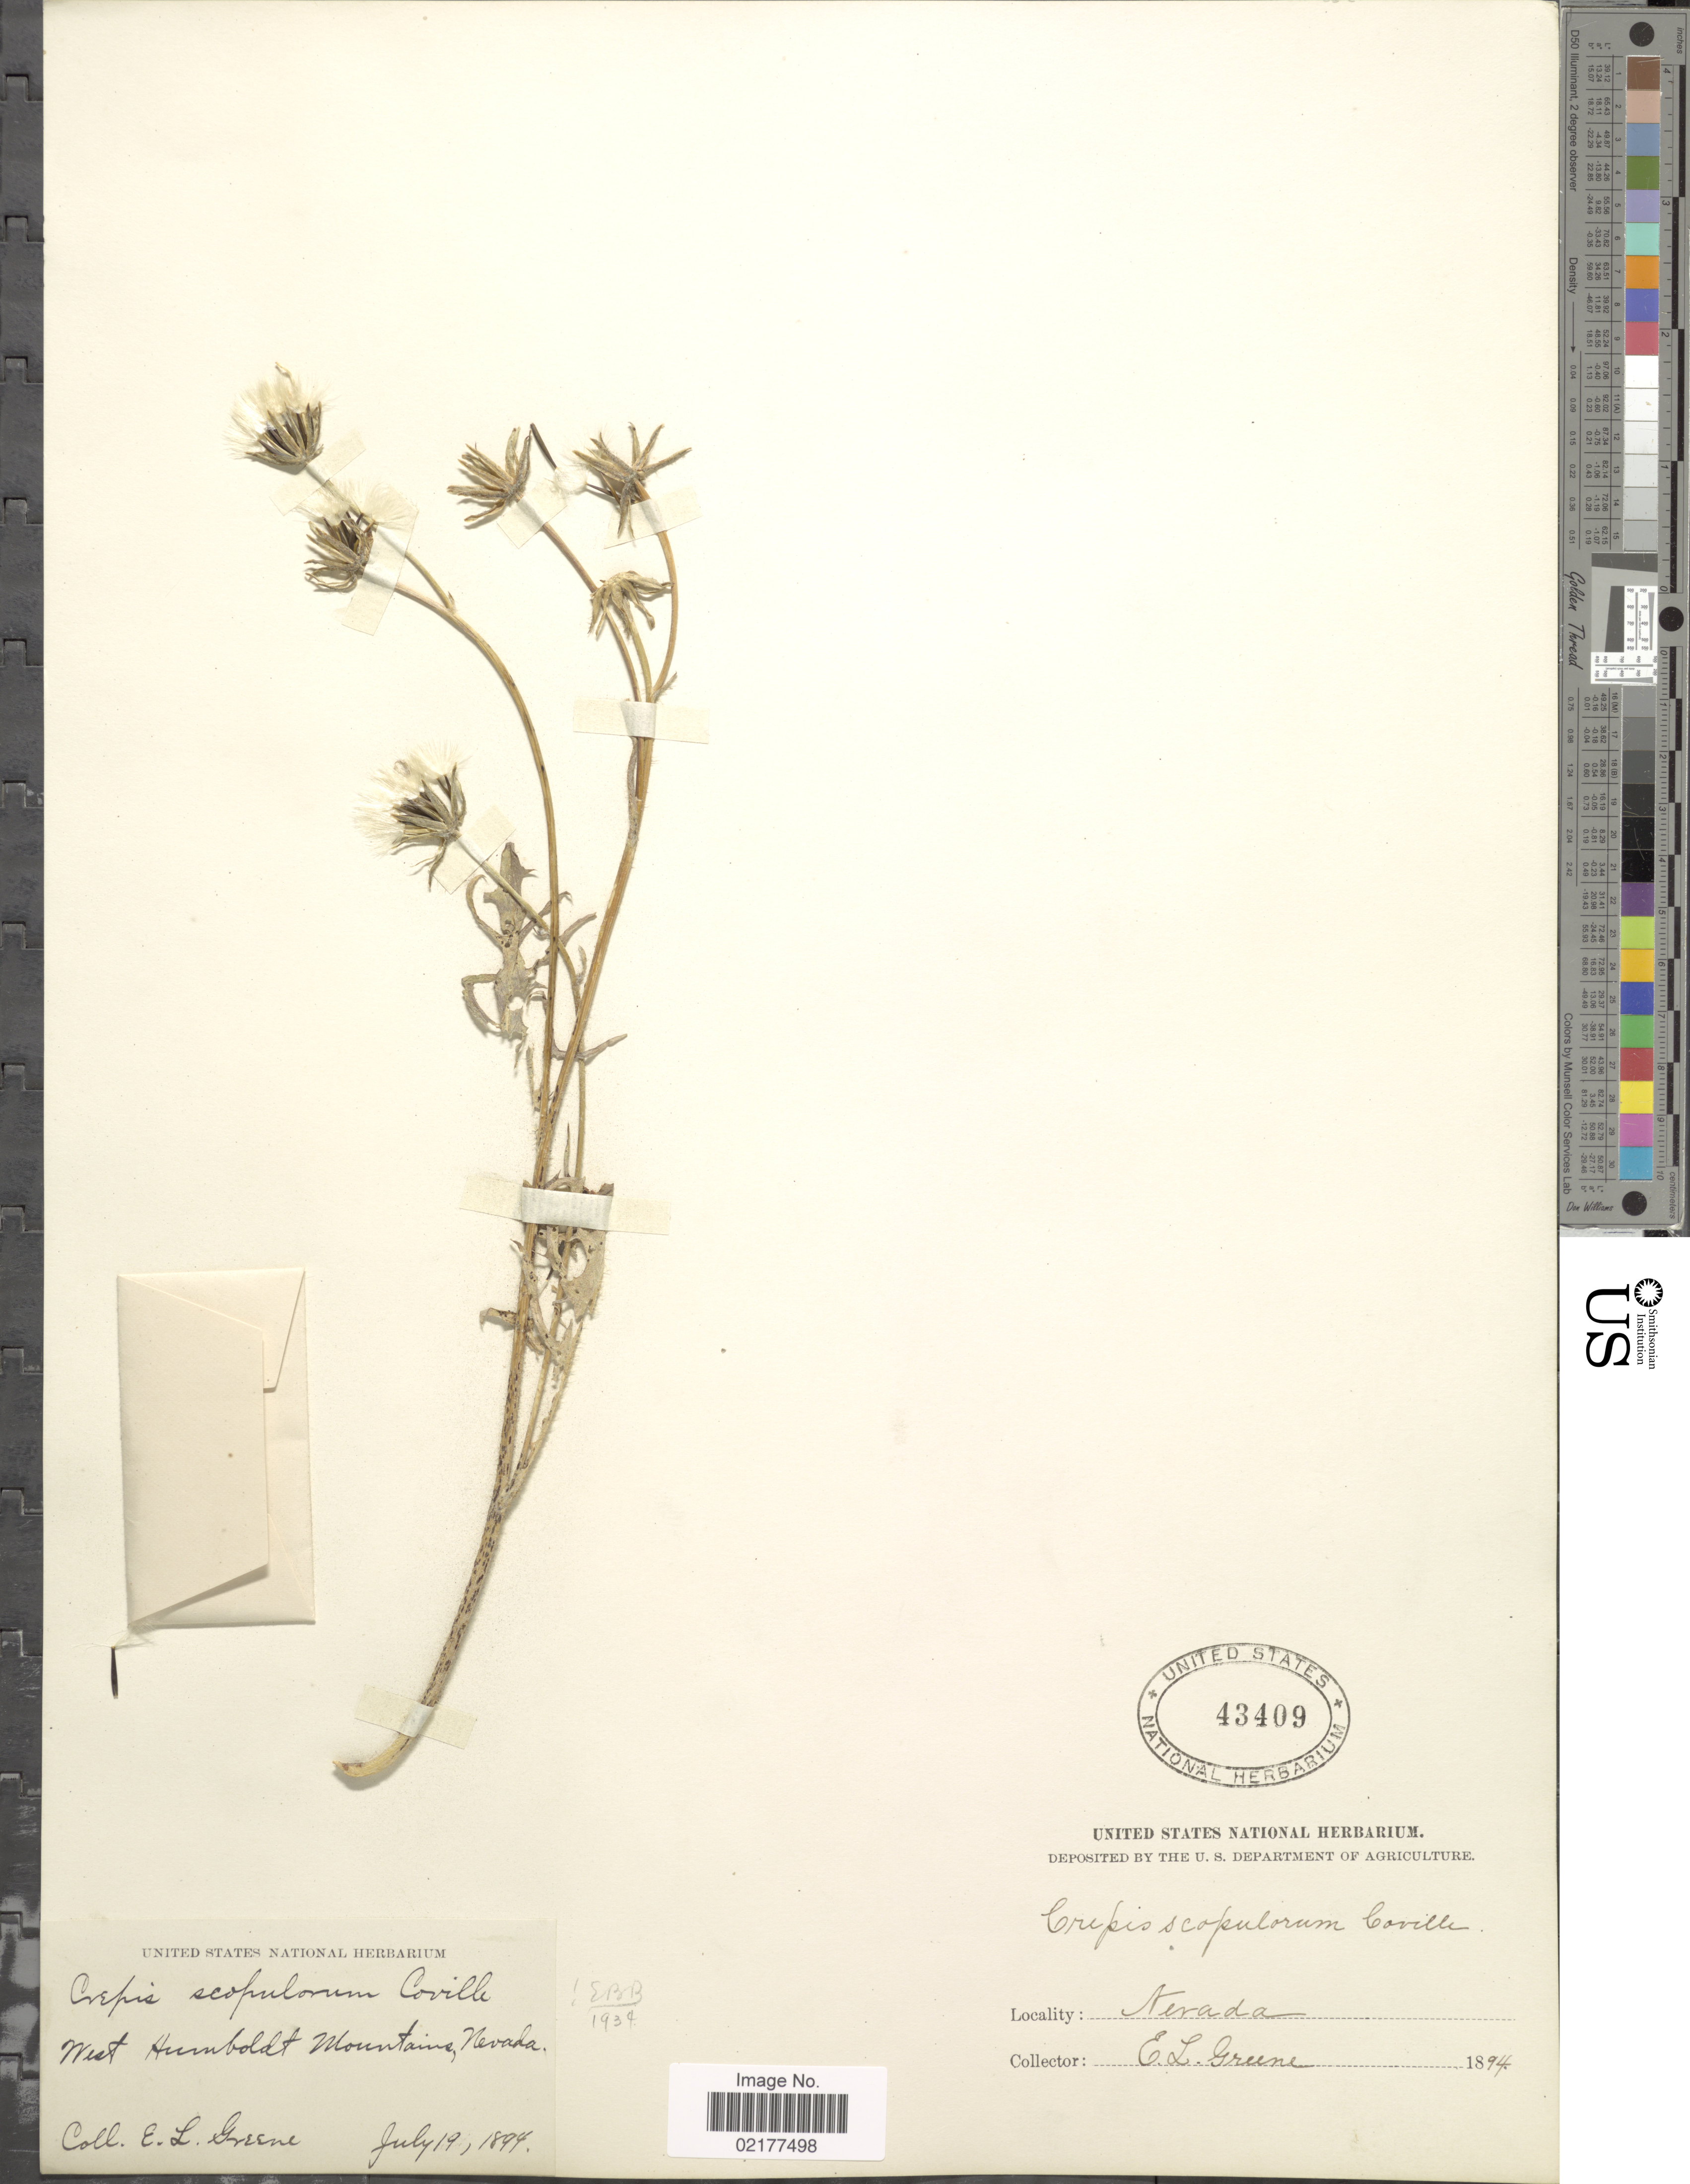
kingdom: Plantae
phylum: Tracheophyta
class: Magnoliopsida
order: Asterales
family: Asteraceae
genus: Crepis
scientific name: Crepis modocensis subsp. modocensis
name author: Greene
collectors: E. L. Greene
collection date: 1894-07-19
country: United States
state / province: Nevada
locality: West Humboldt Mountains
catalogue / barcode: US 43409